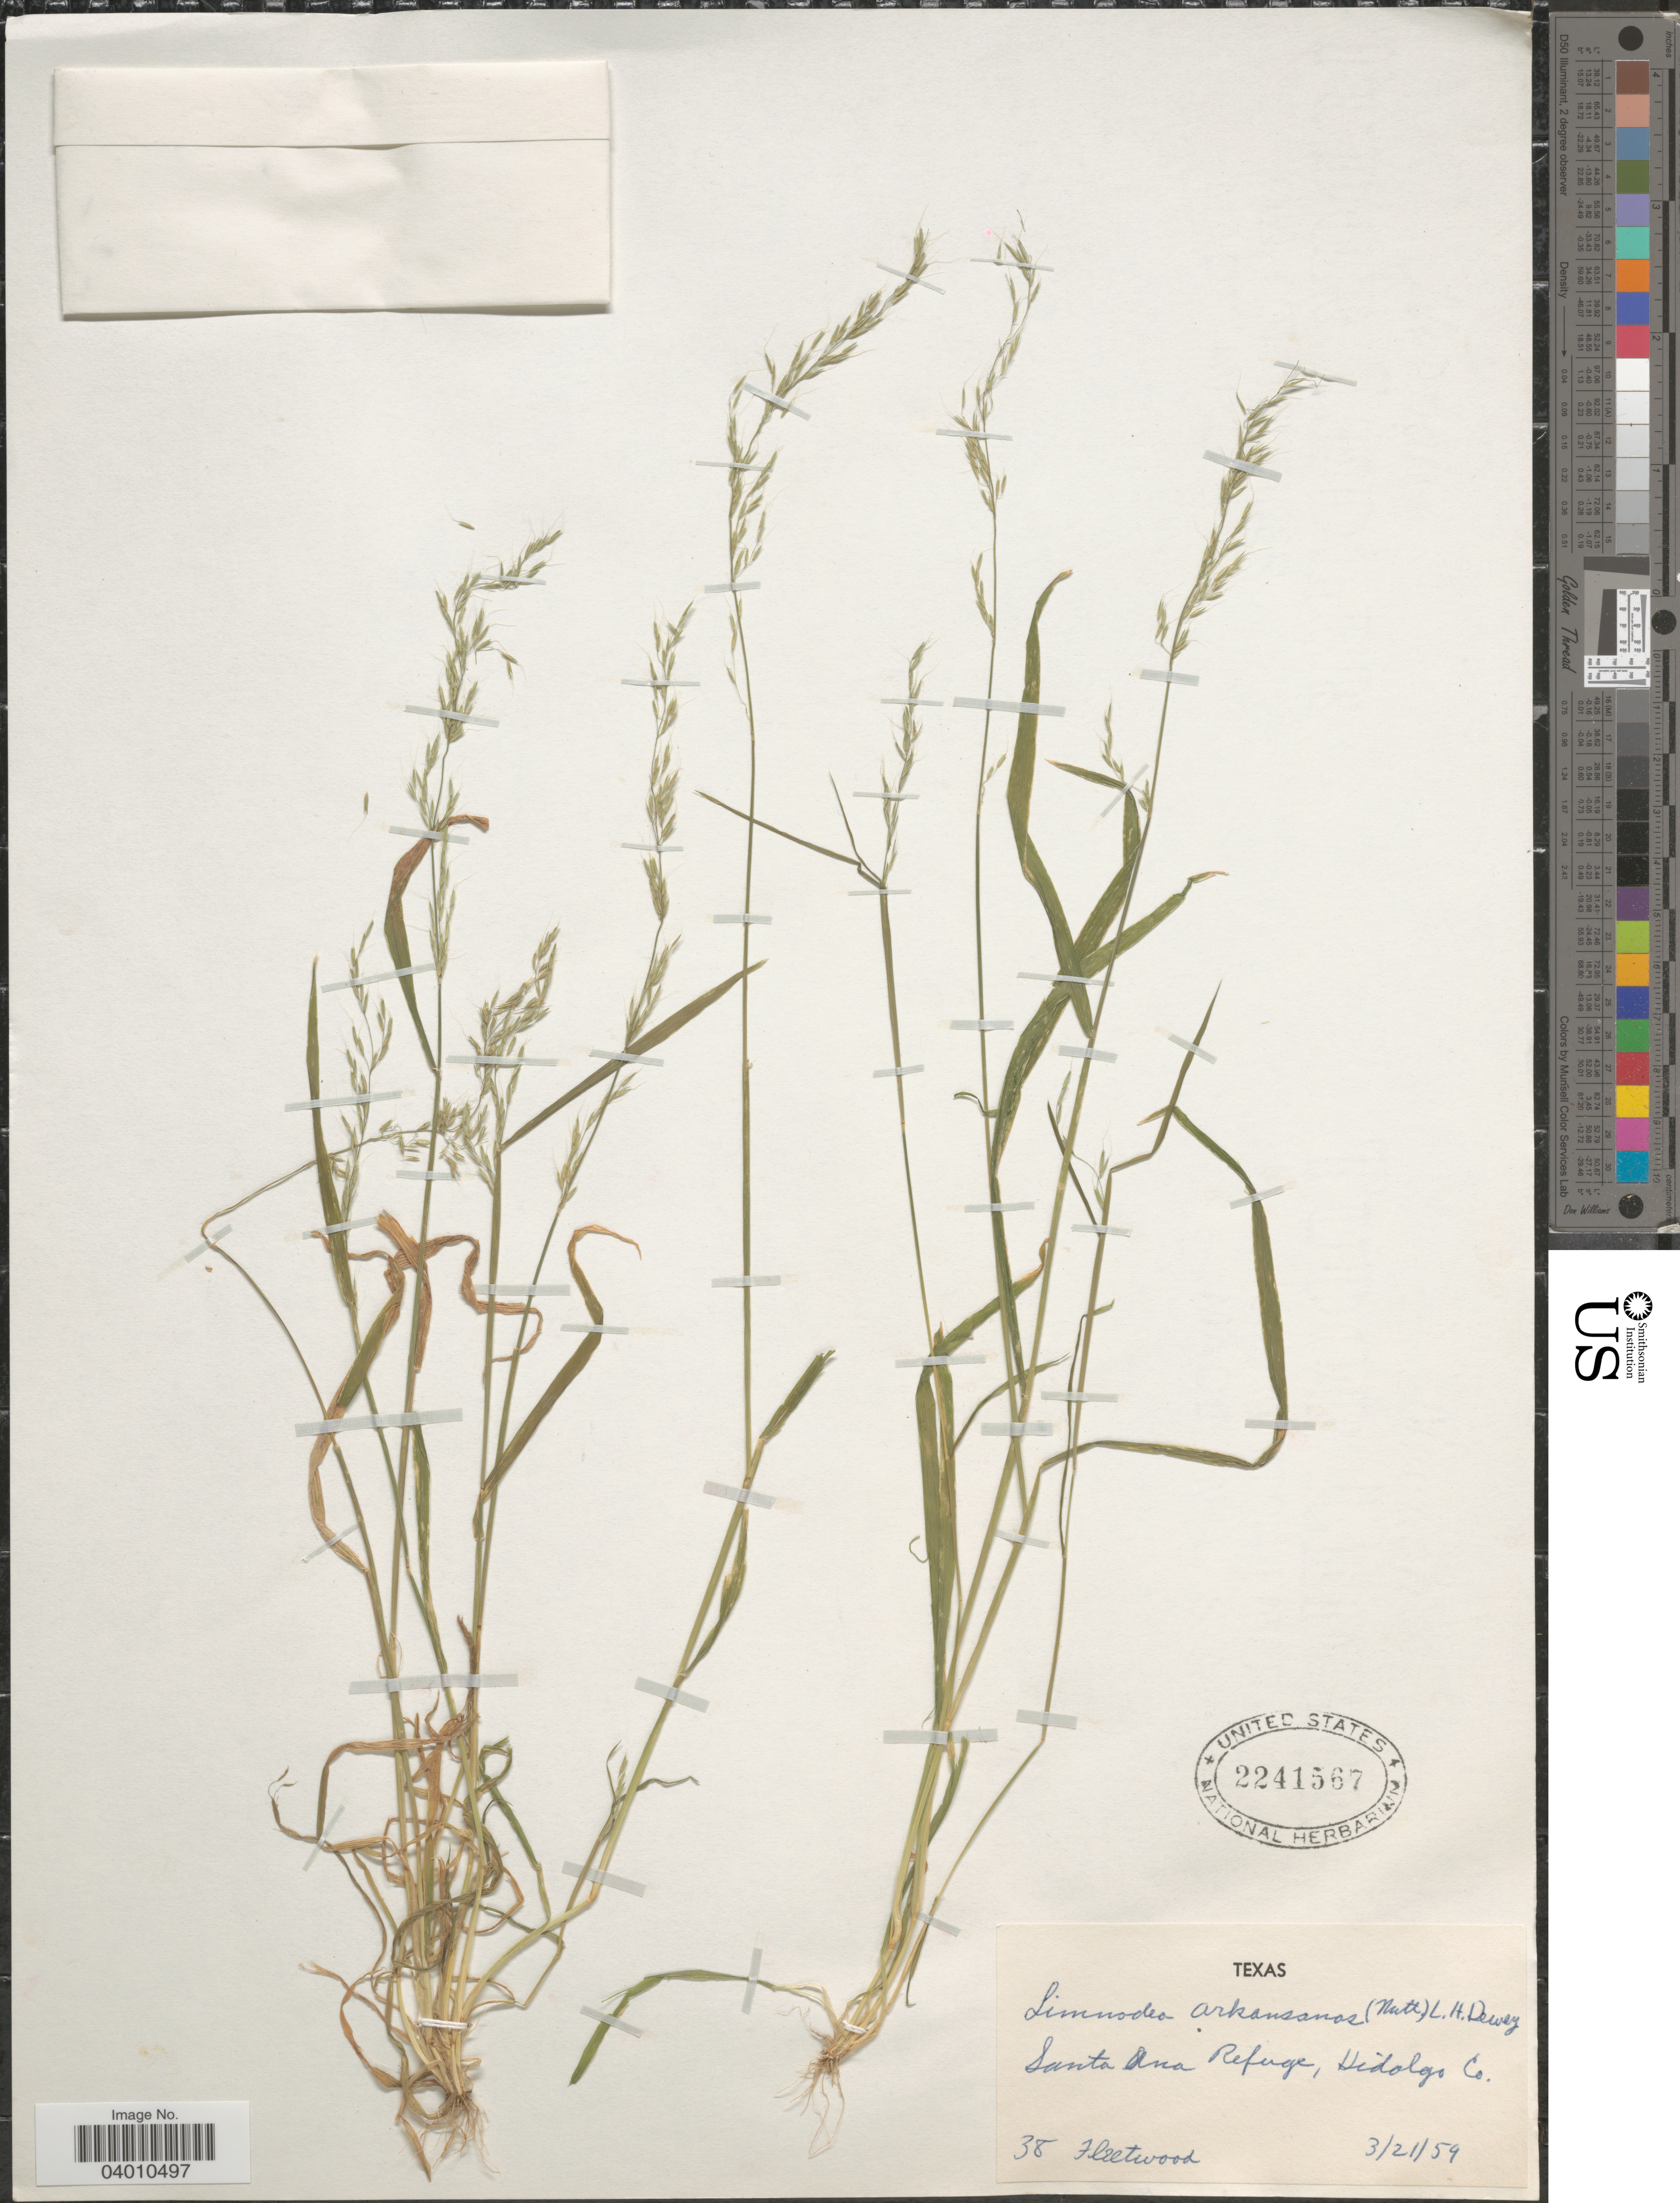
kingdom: Plantae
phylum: Tracheophyta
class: Liliopsida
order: Poales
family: Poaceae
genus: Limnodea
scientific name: Limnodea arkansana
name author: (Nutt.) L.H. Dewey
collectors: R. J. Fleetwood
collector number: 38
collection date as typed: Transcribed d/m/y: 21/3/59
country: United States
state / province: Texas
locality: Santa Ana Refuge, Hidalgo Co.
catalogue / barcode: US 2241567